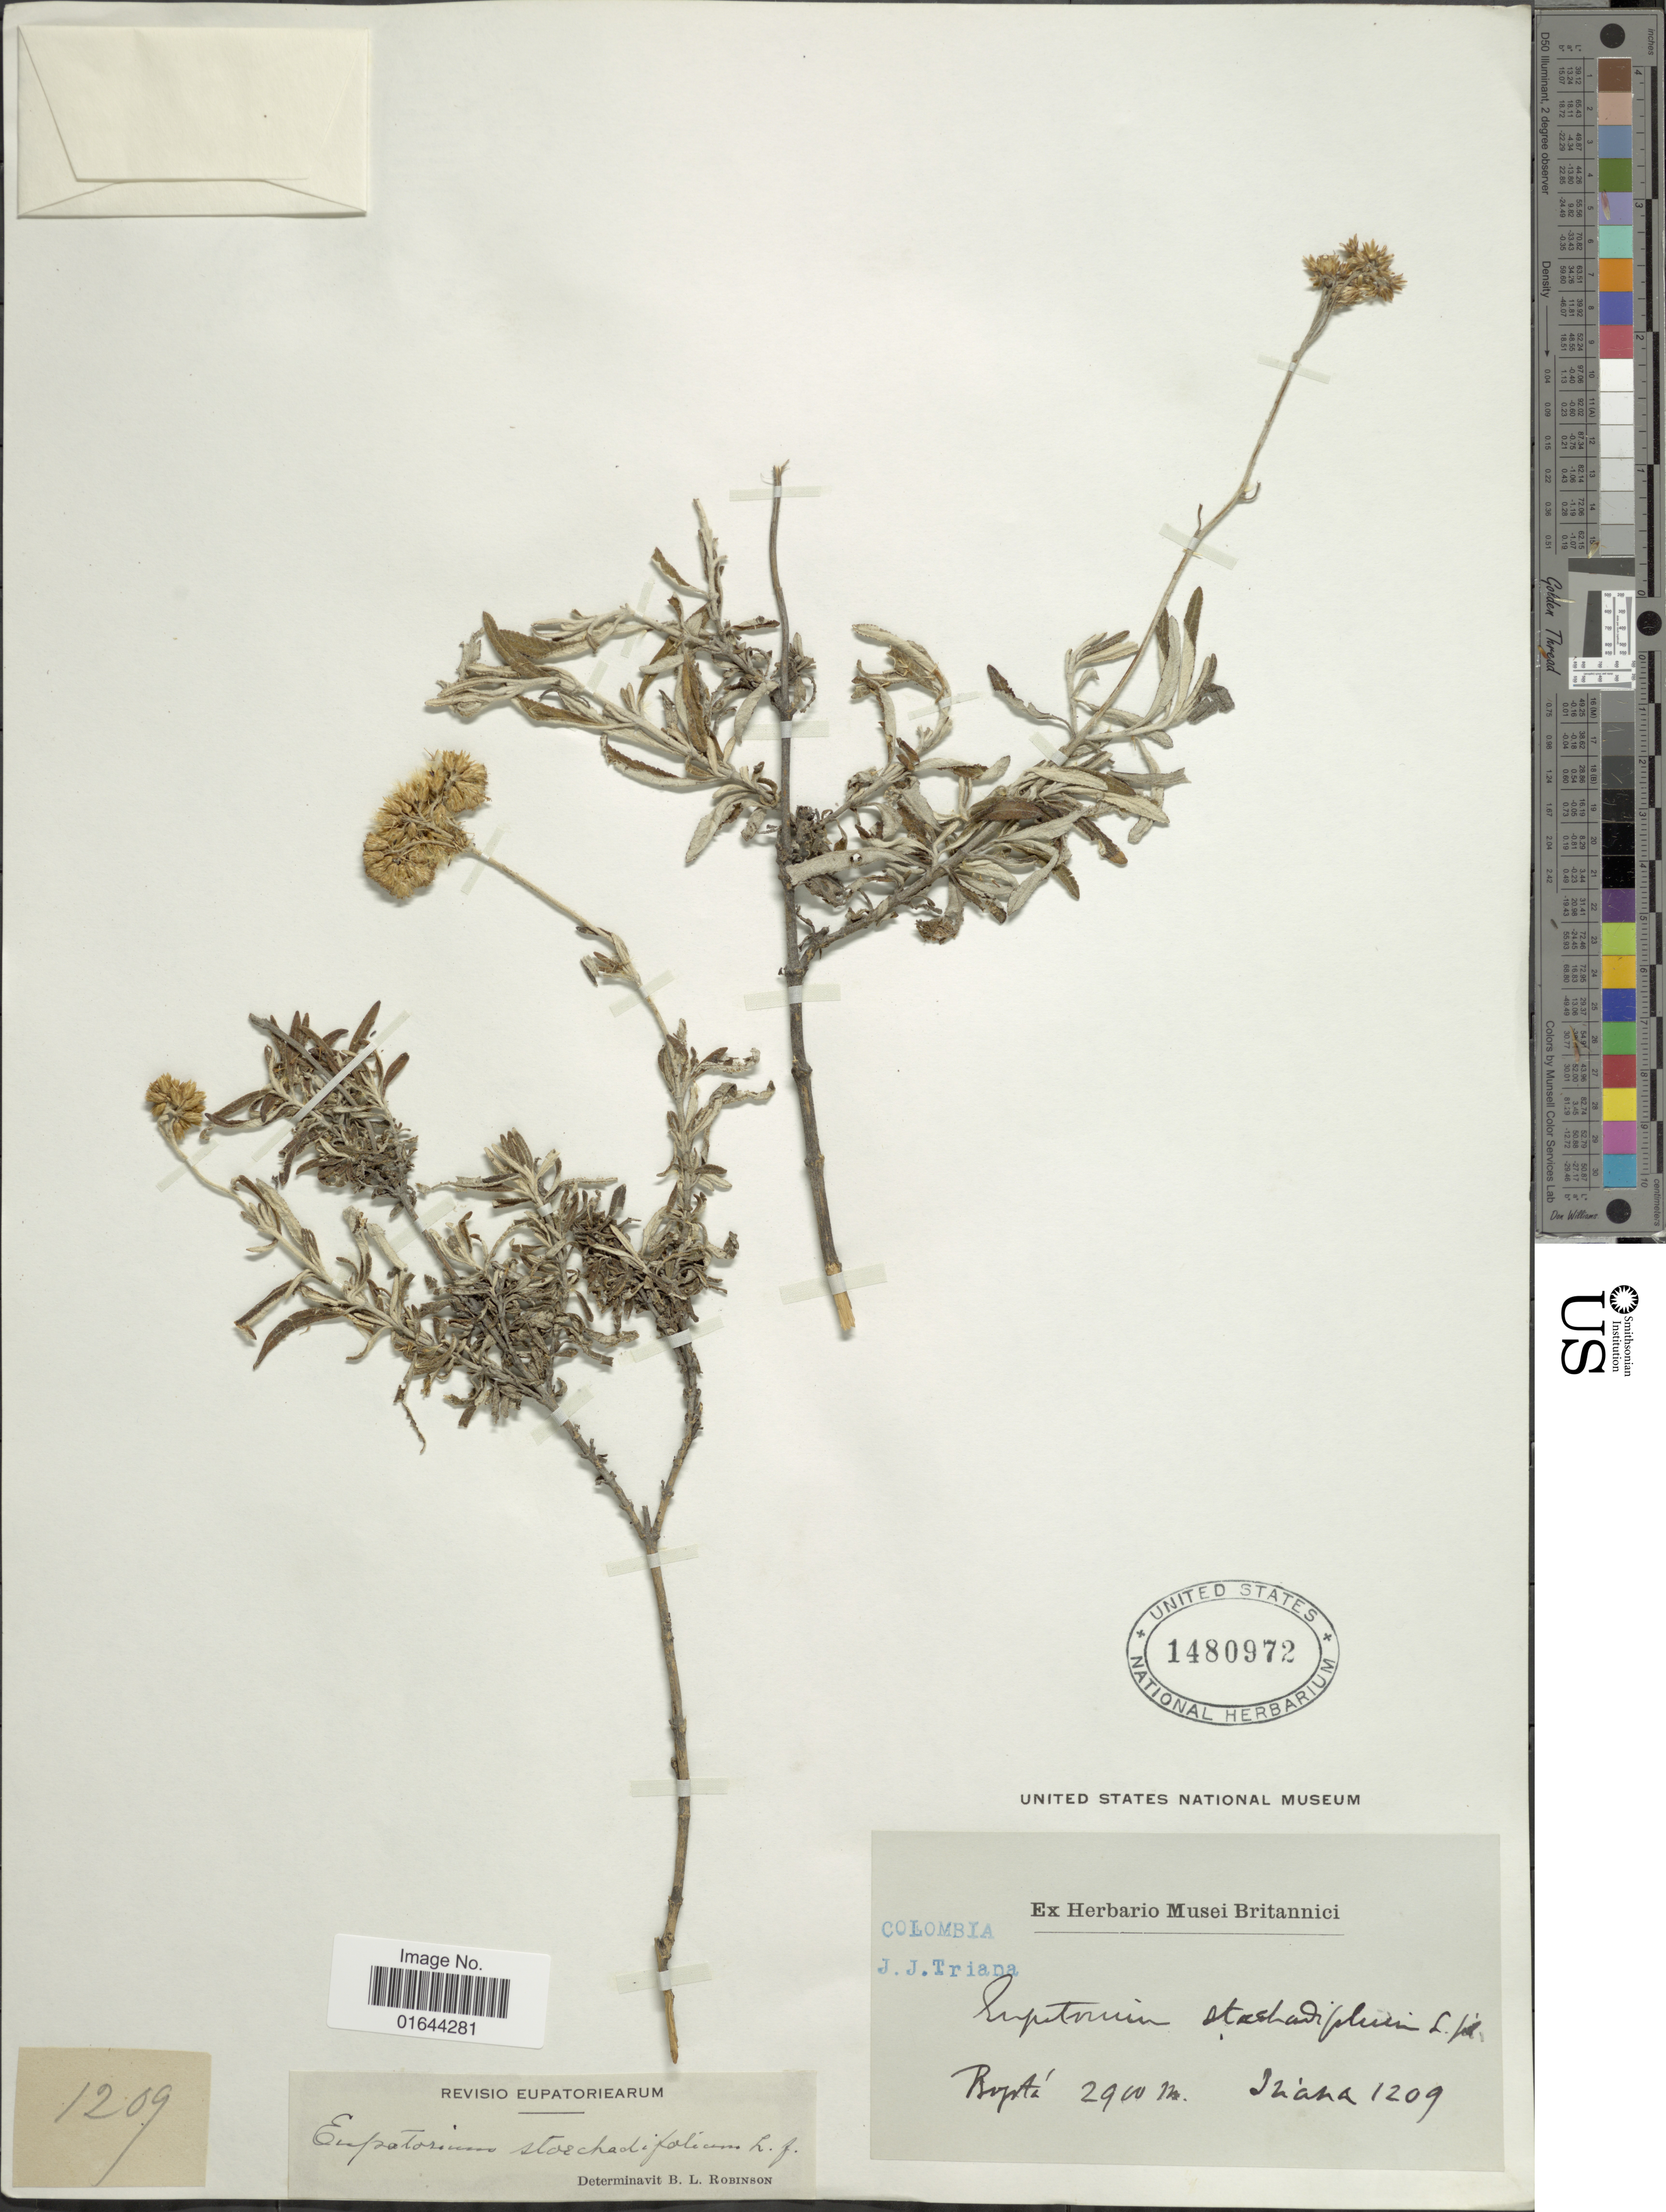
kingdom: Plantae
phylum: Tracheophyta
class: Magnoliopsida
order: Asterales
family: Asteraceae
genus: Lourteigia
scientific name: Lourteigia stoechadifolia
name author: (L. f.) R.M. King & H. Rob.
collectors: J. J. Triana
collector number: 1209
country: Colombia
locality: Colombia, Bogota.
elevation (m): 2900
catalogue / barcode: US 1480972